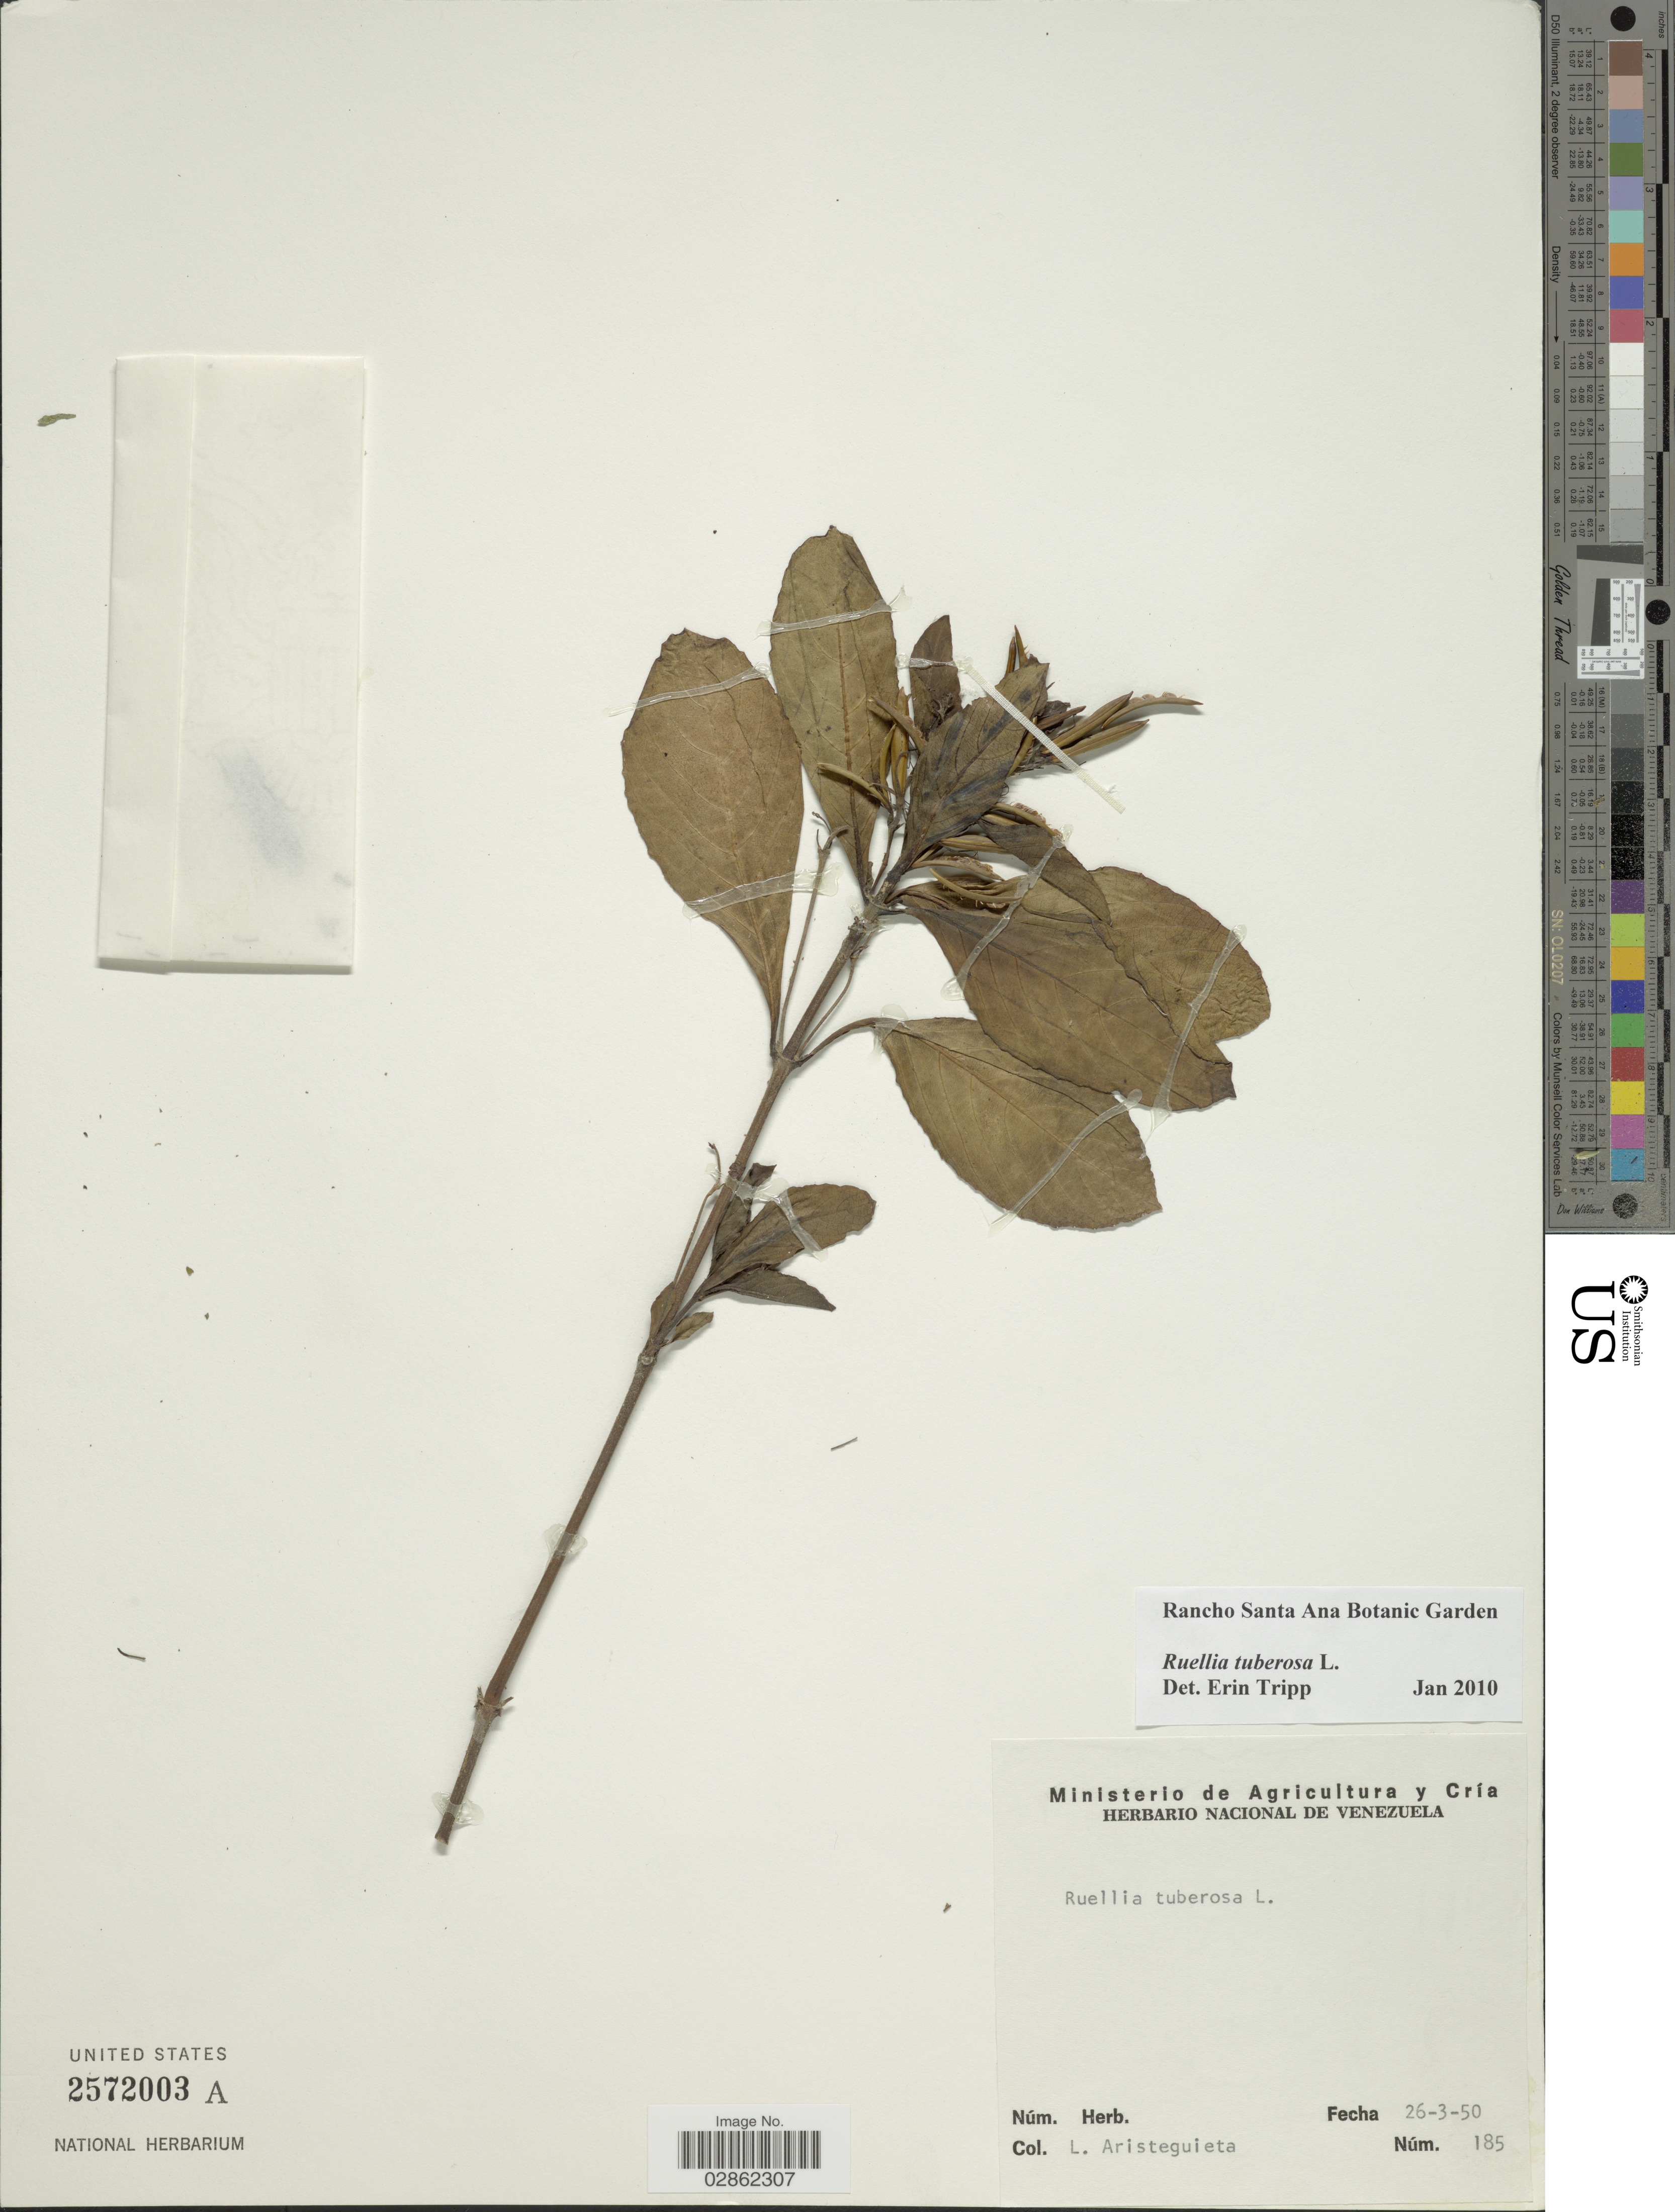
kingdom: Plantae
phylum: Tracheophyta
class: Magnoliopsida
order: Lamiales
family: Acanthaceae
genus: Ruellia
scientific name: Ruellia tuberosa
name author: L.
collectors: L. Aristeguieta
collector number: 185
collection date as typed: Transcribed d/m/y: 26/3/50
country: Venezuela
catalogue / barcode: US 2572003A